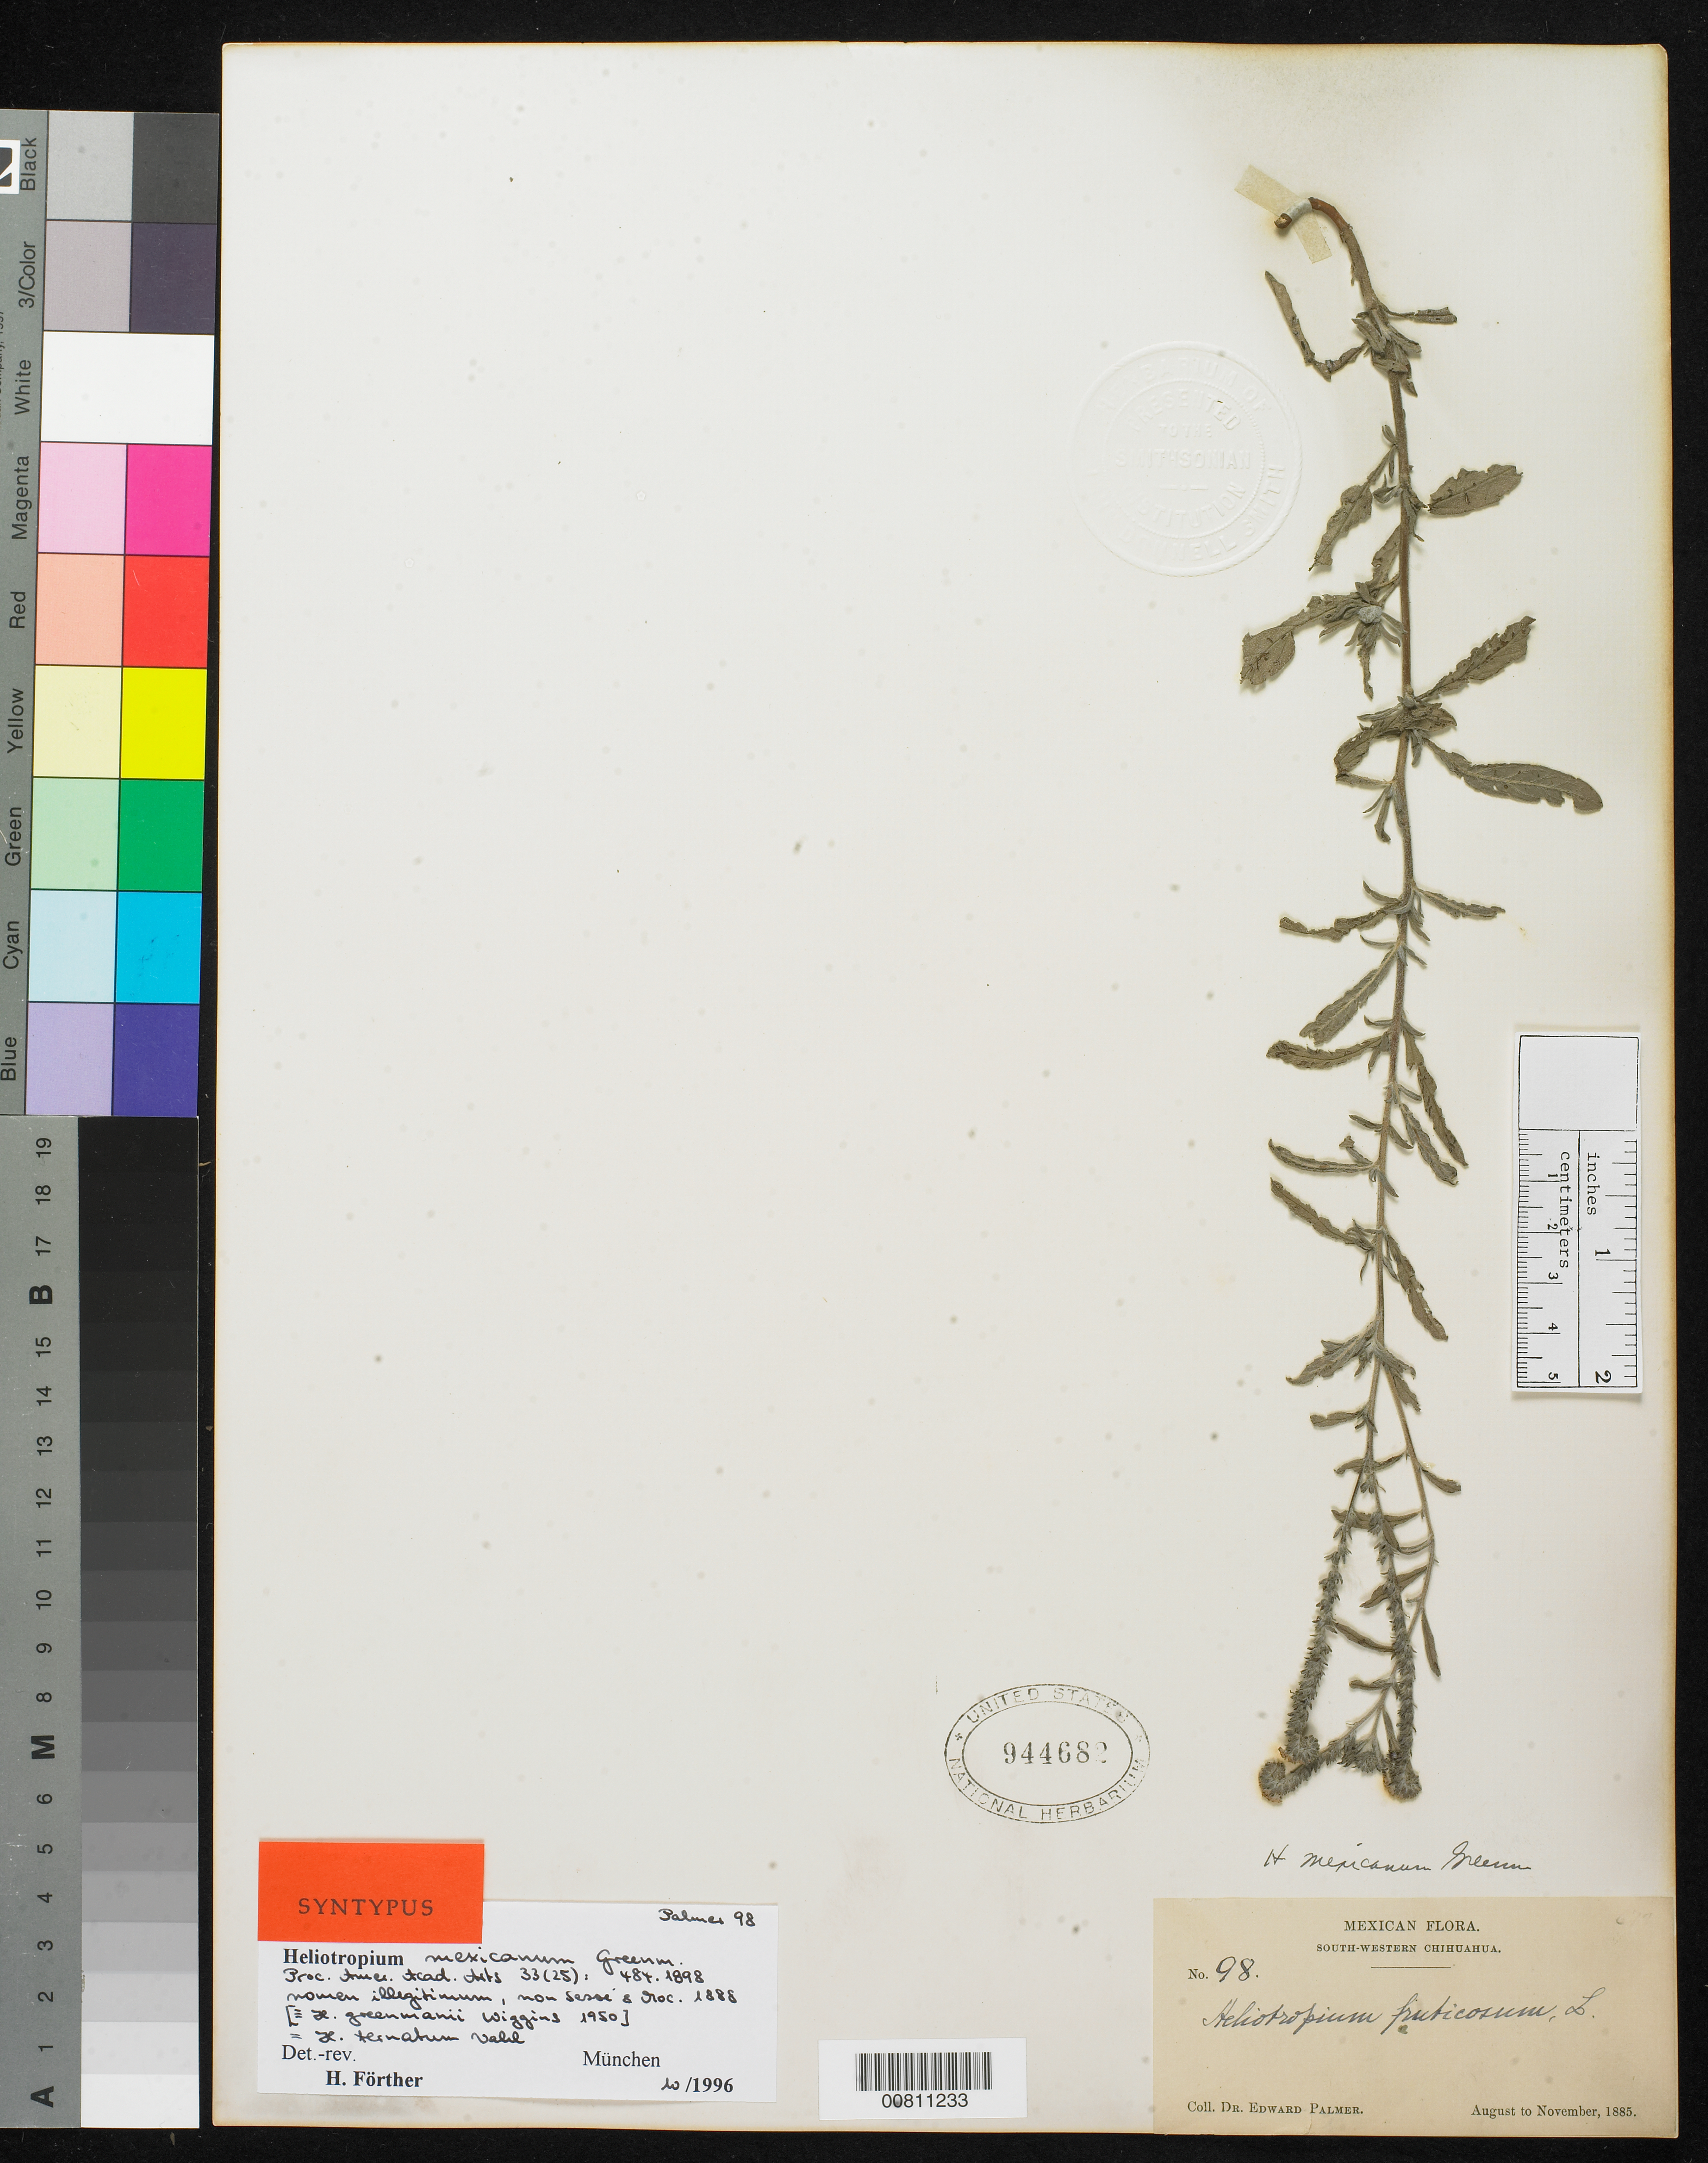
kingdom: Plantae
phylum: Tracheophyta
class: Magnoliopsida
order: Boraginales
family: Heliotropiaceae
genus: Heliotropium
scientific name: Heliotropium mexicanum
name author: Greenm.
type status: Syntype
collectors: E. Palmer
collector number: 98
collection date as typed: Aug 1885 to Nov 1885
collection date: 1885-08/1885-11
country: Mexico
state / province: Chihuahua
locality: South-western Chihuahua.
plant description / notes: Nom. illeg., non Heliotropium mexicanum Sessé & Moc.; Also a syntype of Heliotropium greenmanii Wiggins. Lectotype (GH) is "Durango, Iron Mountain near city of Durango, June, 1897, Palmer 141".; Nom. nov. for Heliotropium mexicanum Greenman, non Sessé & Moc.; Also a syntype of Heliotropium mexicanum Greenman. Lectotype (GH) is "Durango, Iron Mountain near city of Durango, June, 1897, Palmer 141".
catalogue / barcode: US 944682